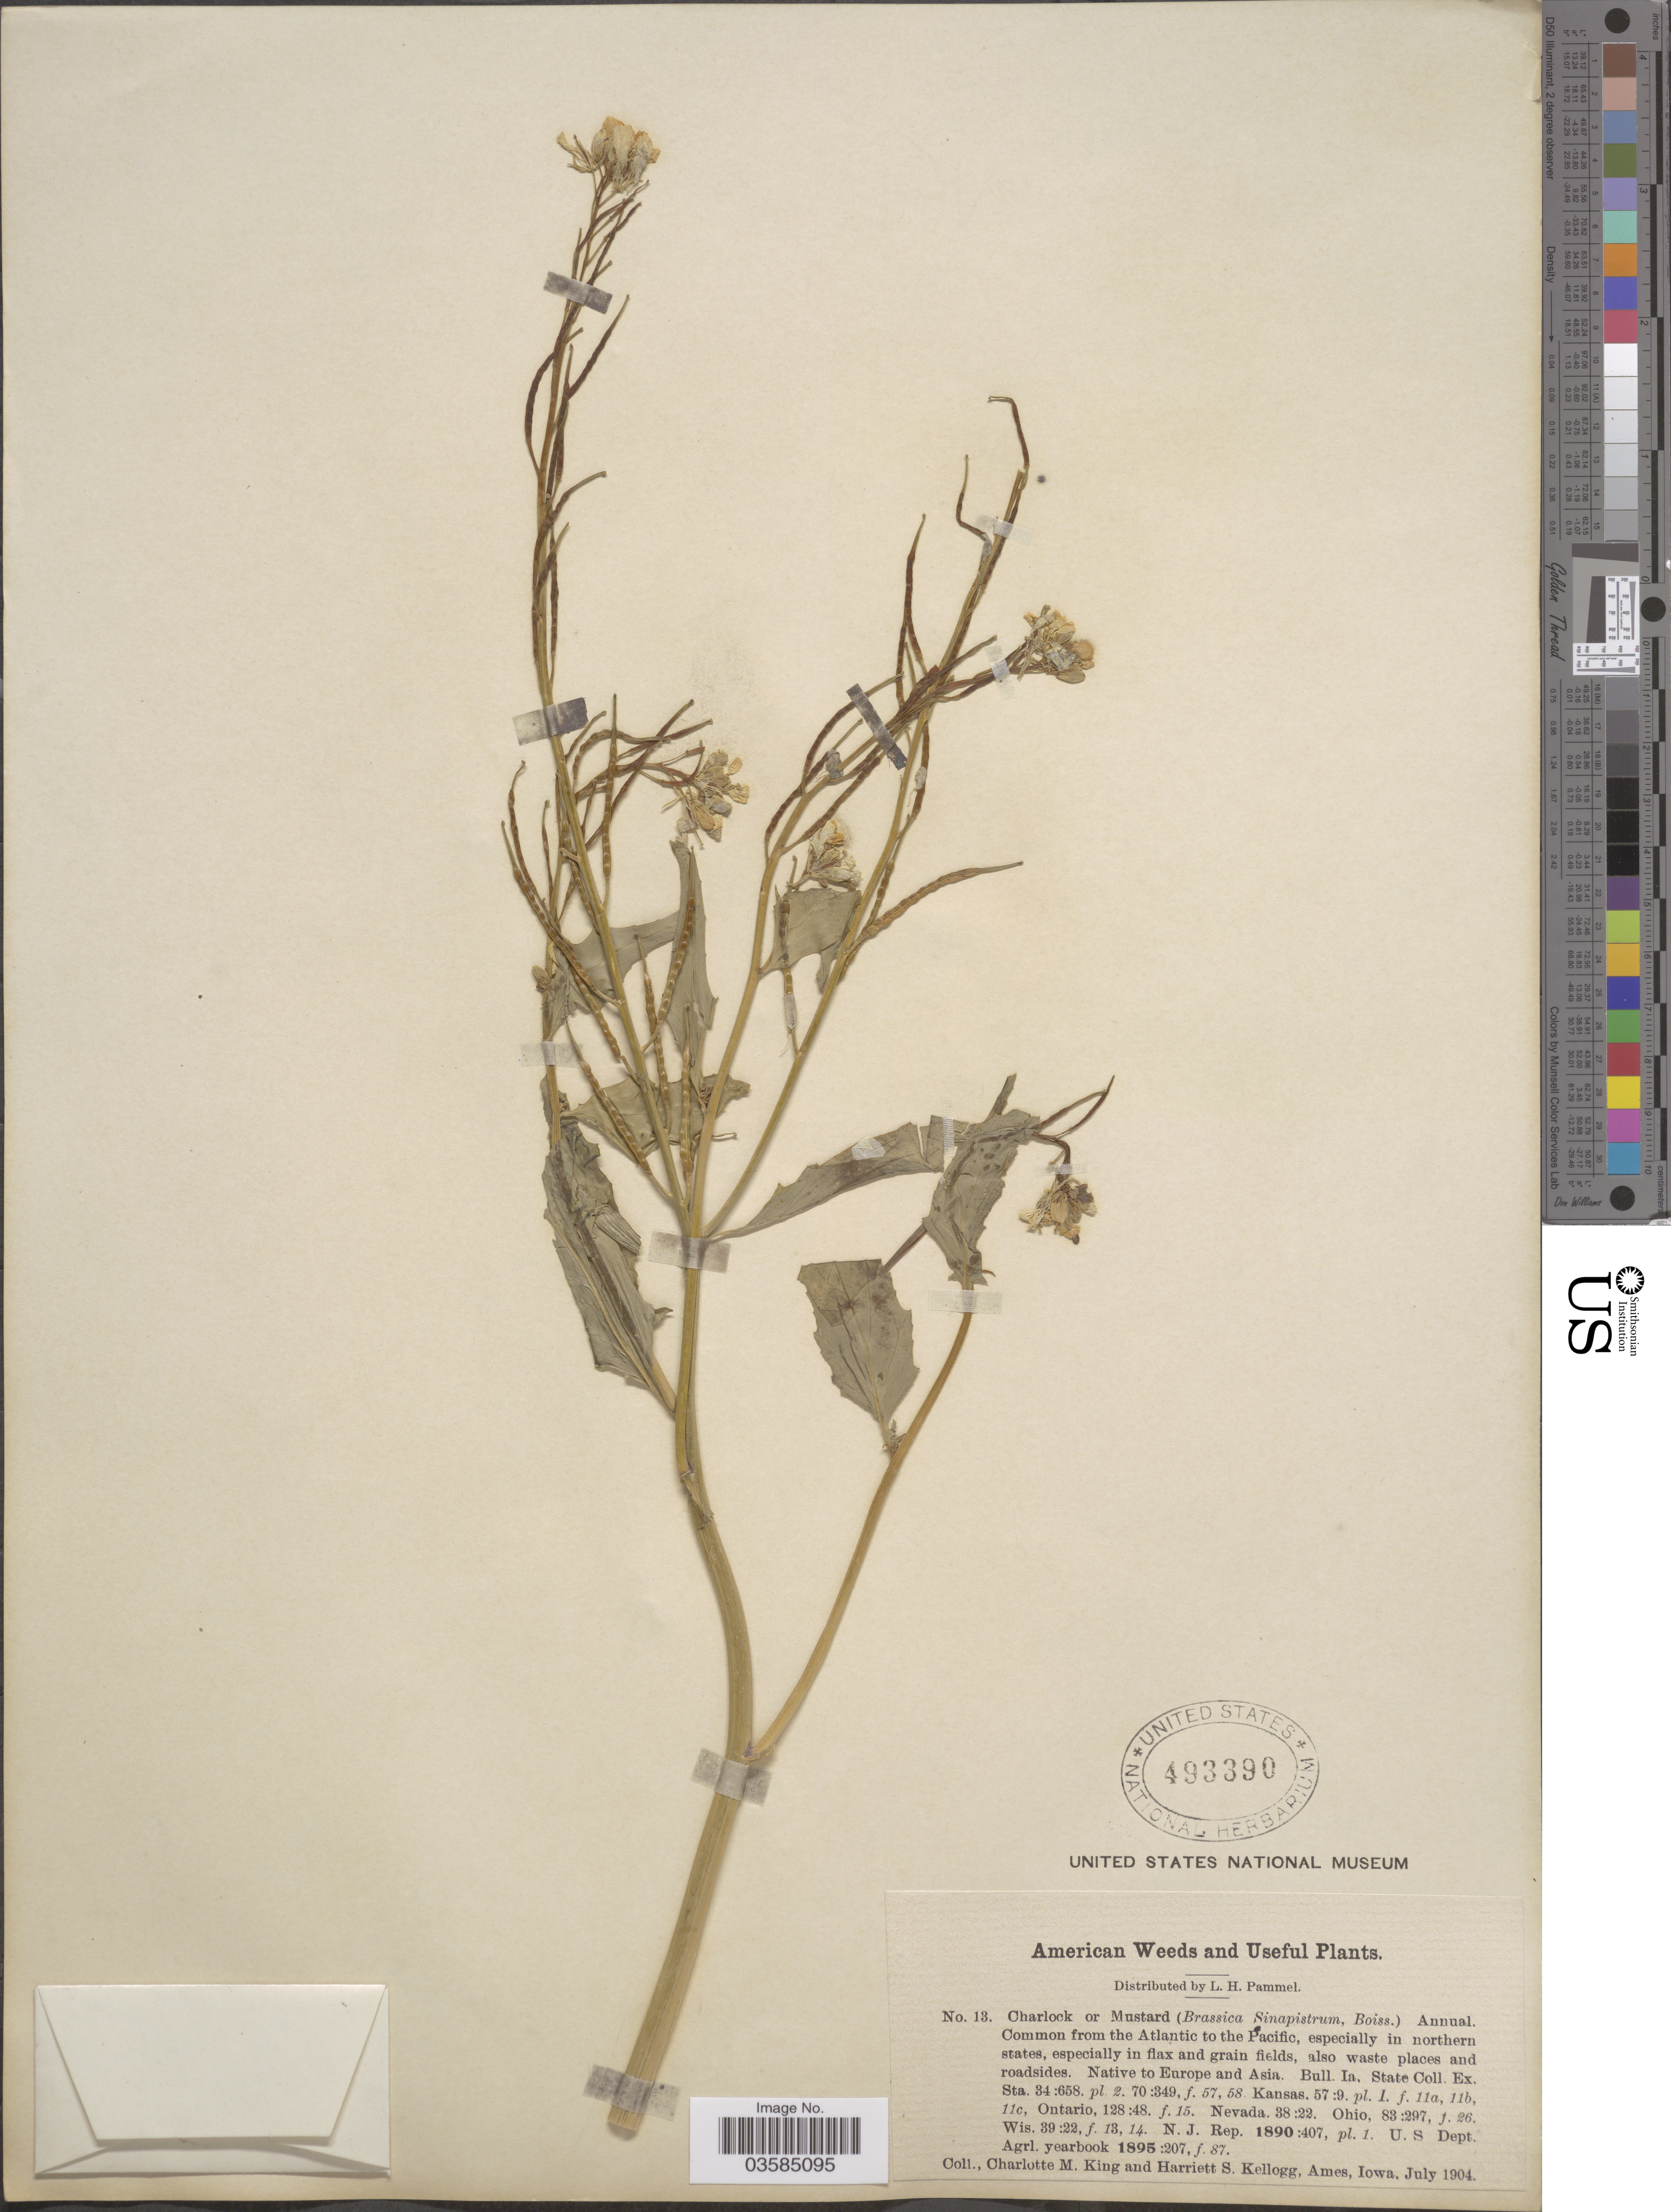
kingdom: Plantae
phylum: Tracheophyta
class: Magnoliopsida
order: Brassicales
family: Brassicaceae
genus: Brassica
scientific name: Brassica kaber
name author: (DC.) L.C. Wheeler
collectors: C. King & H. Kellogg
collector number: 13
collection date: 1904-07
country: United States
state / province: Iowa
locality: Ames.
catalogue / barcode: US 493390